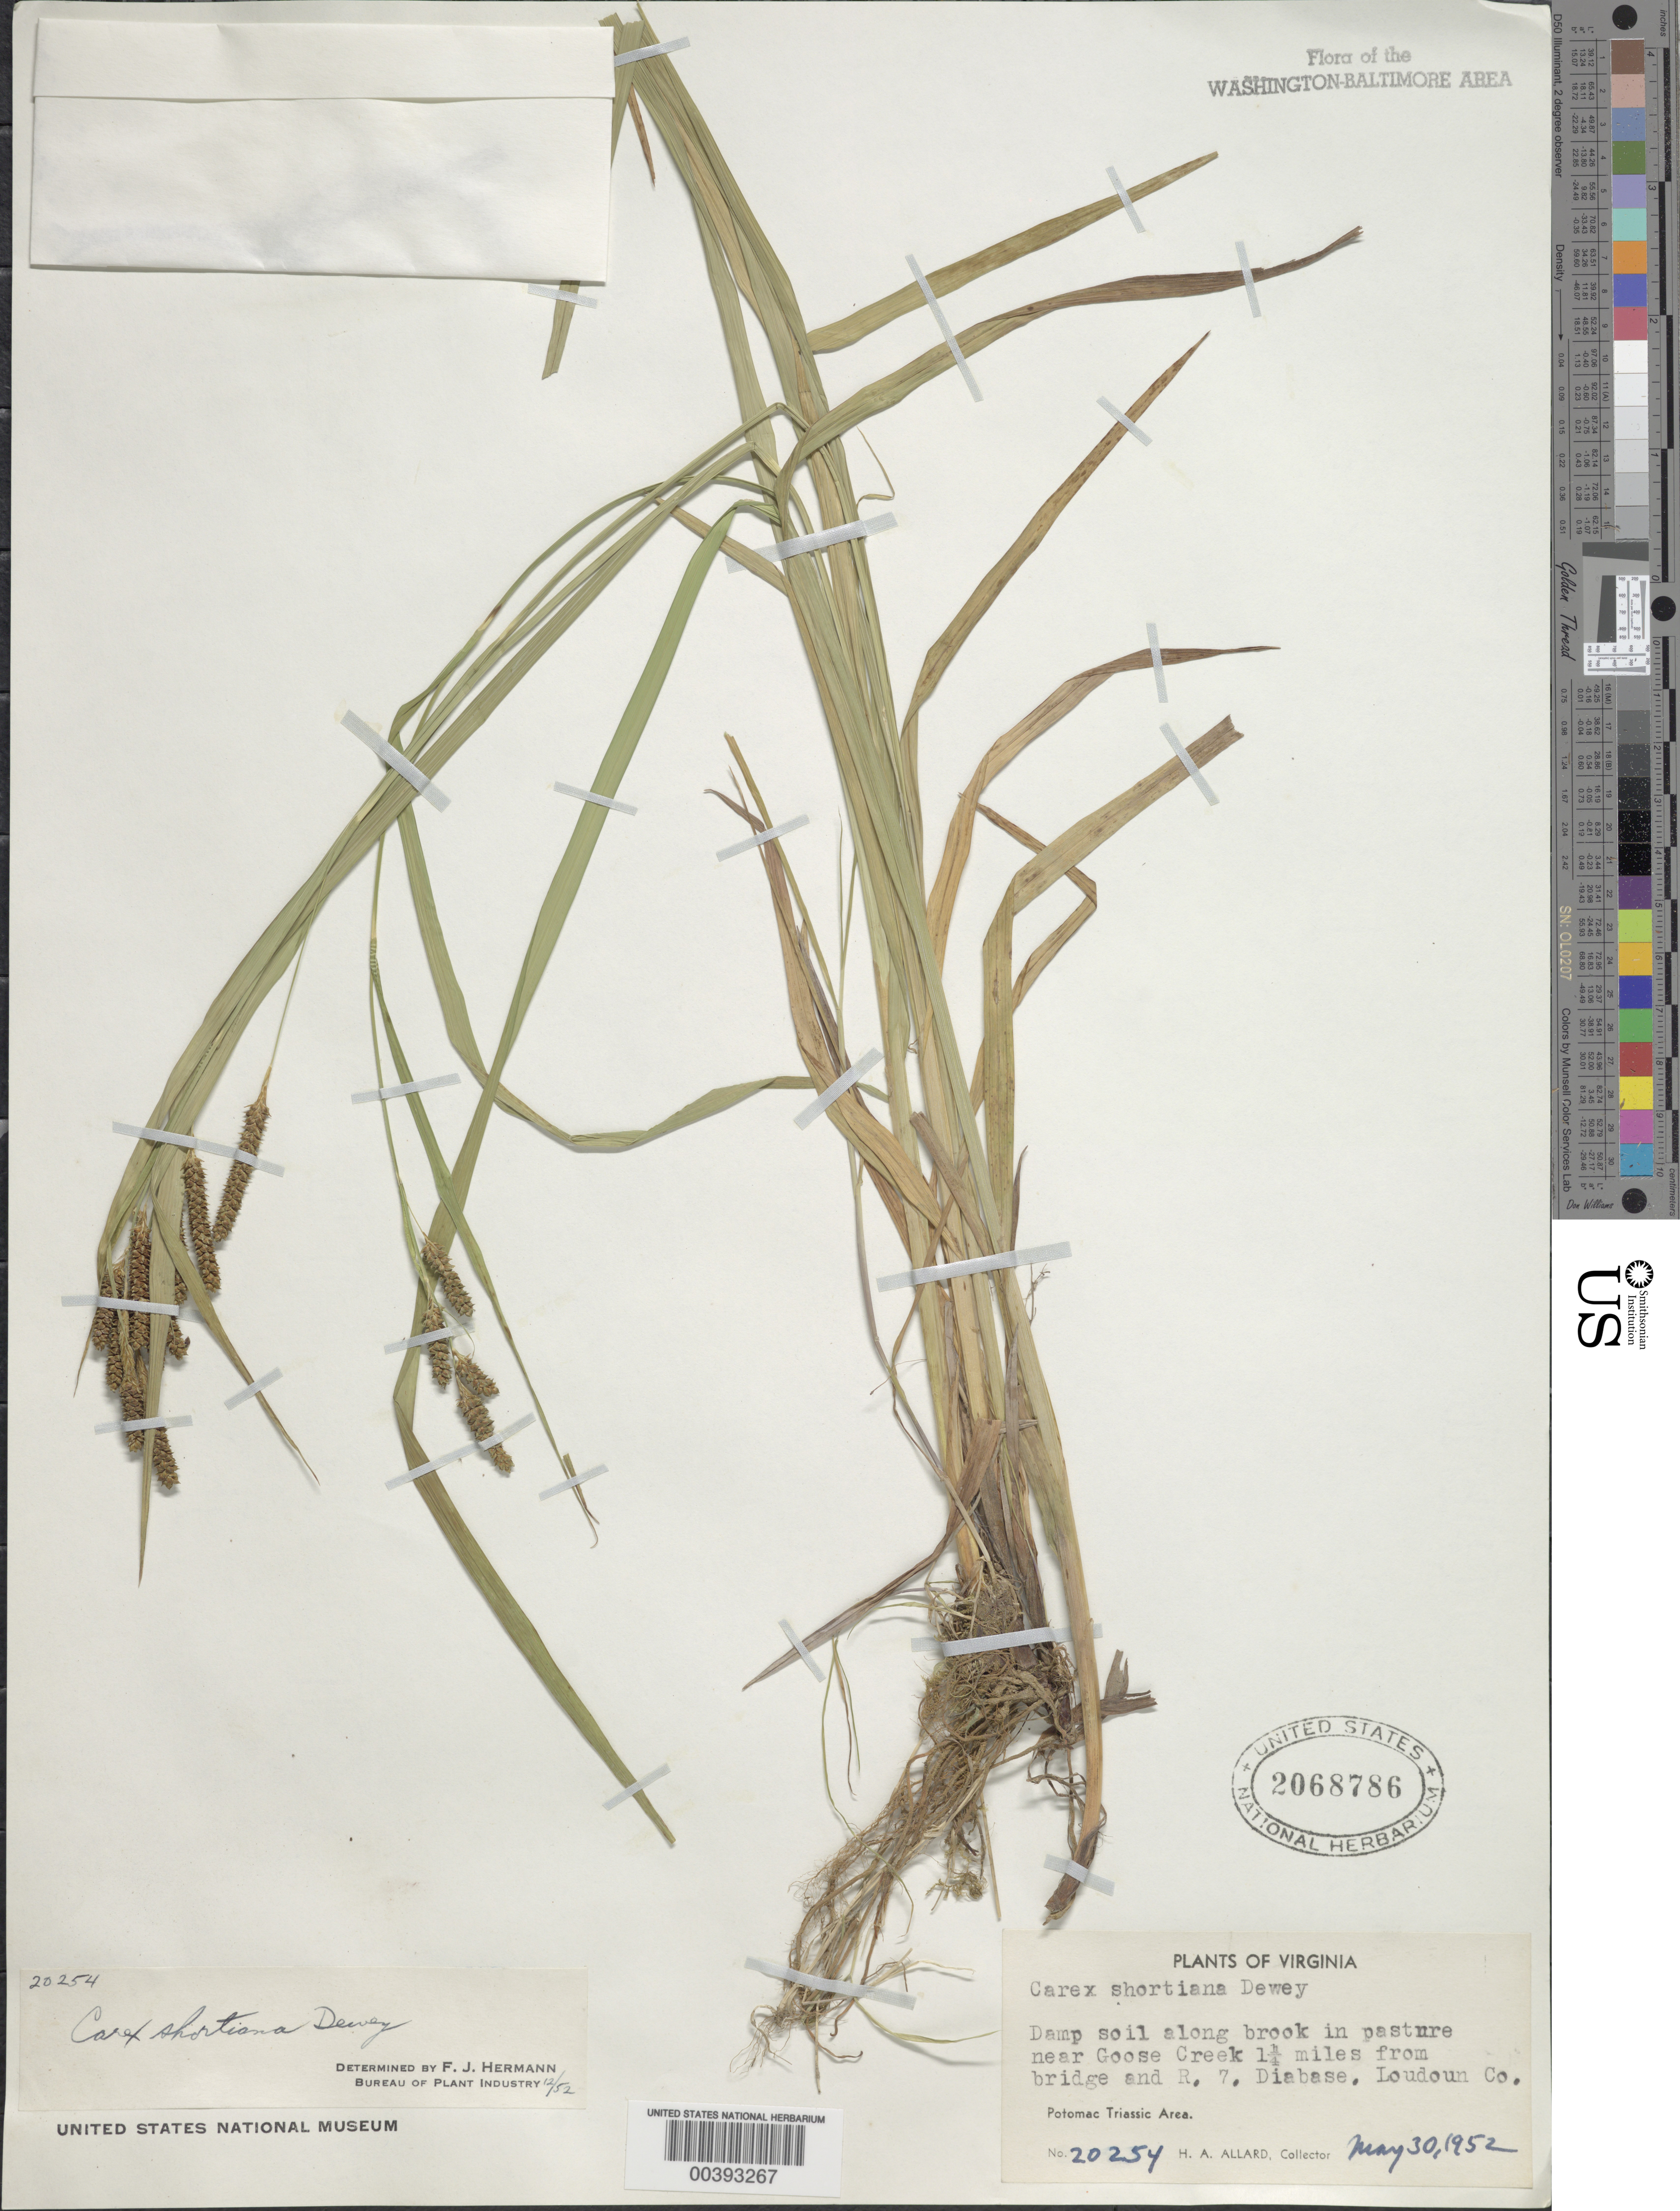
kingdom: Plantae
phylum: Tracheophyta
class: Liliopsida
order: Poales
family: Cyperaceae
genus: Carex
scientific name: Carex shortiana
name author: Dewey & Torr.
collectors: H. A. Allard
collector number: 20254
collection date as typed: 30 May 1952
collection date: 1952-05-30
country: United States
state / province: Virginia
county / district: Loudoun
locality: Goose Creek and Route 7 vicinity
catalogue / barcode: US 2068786